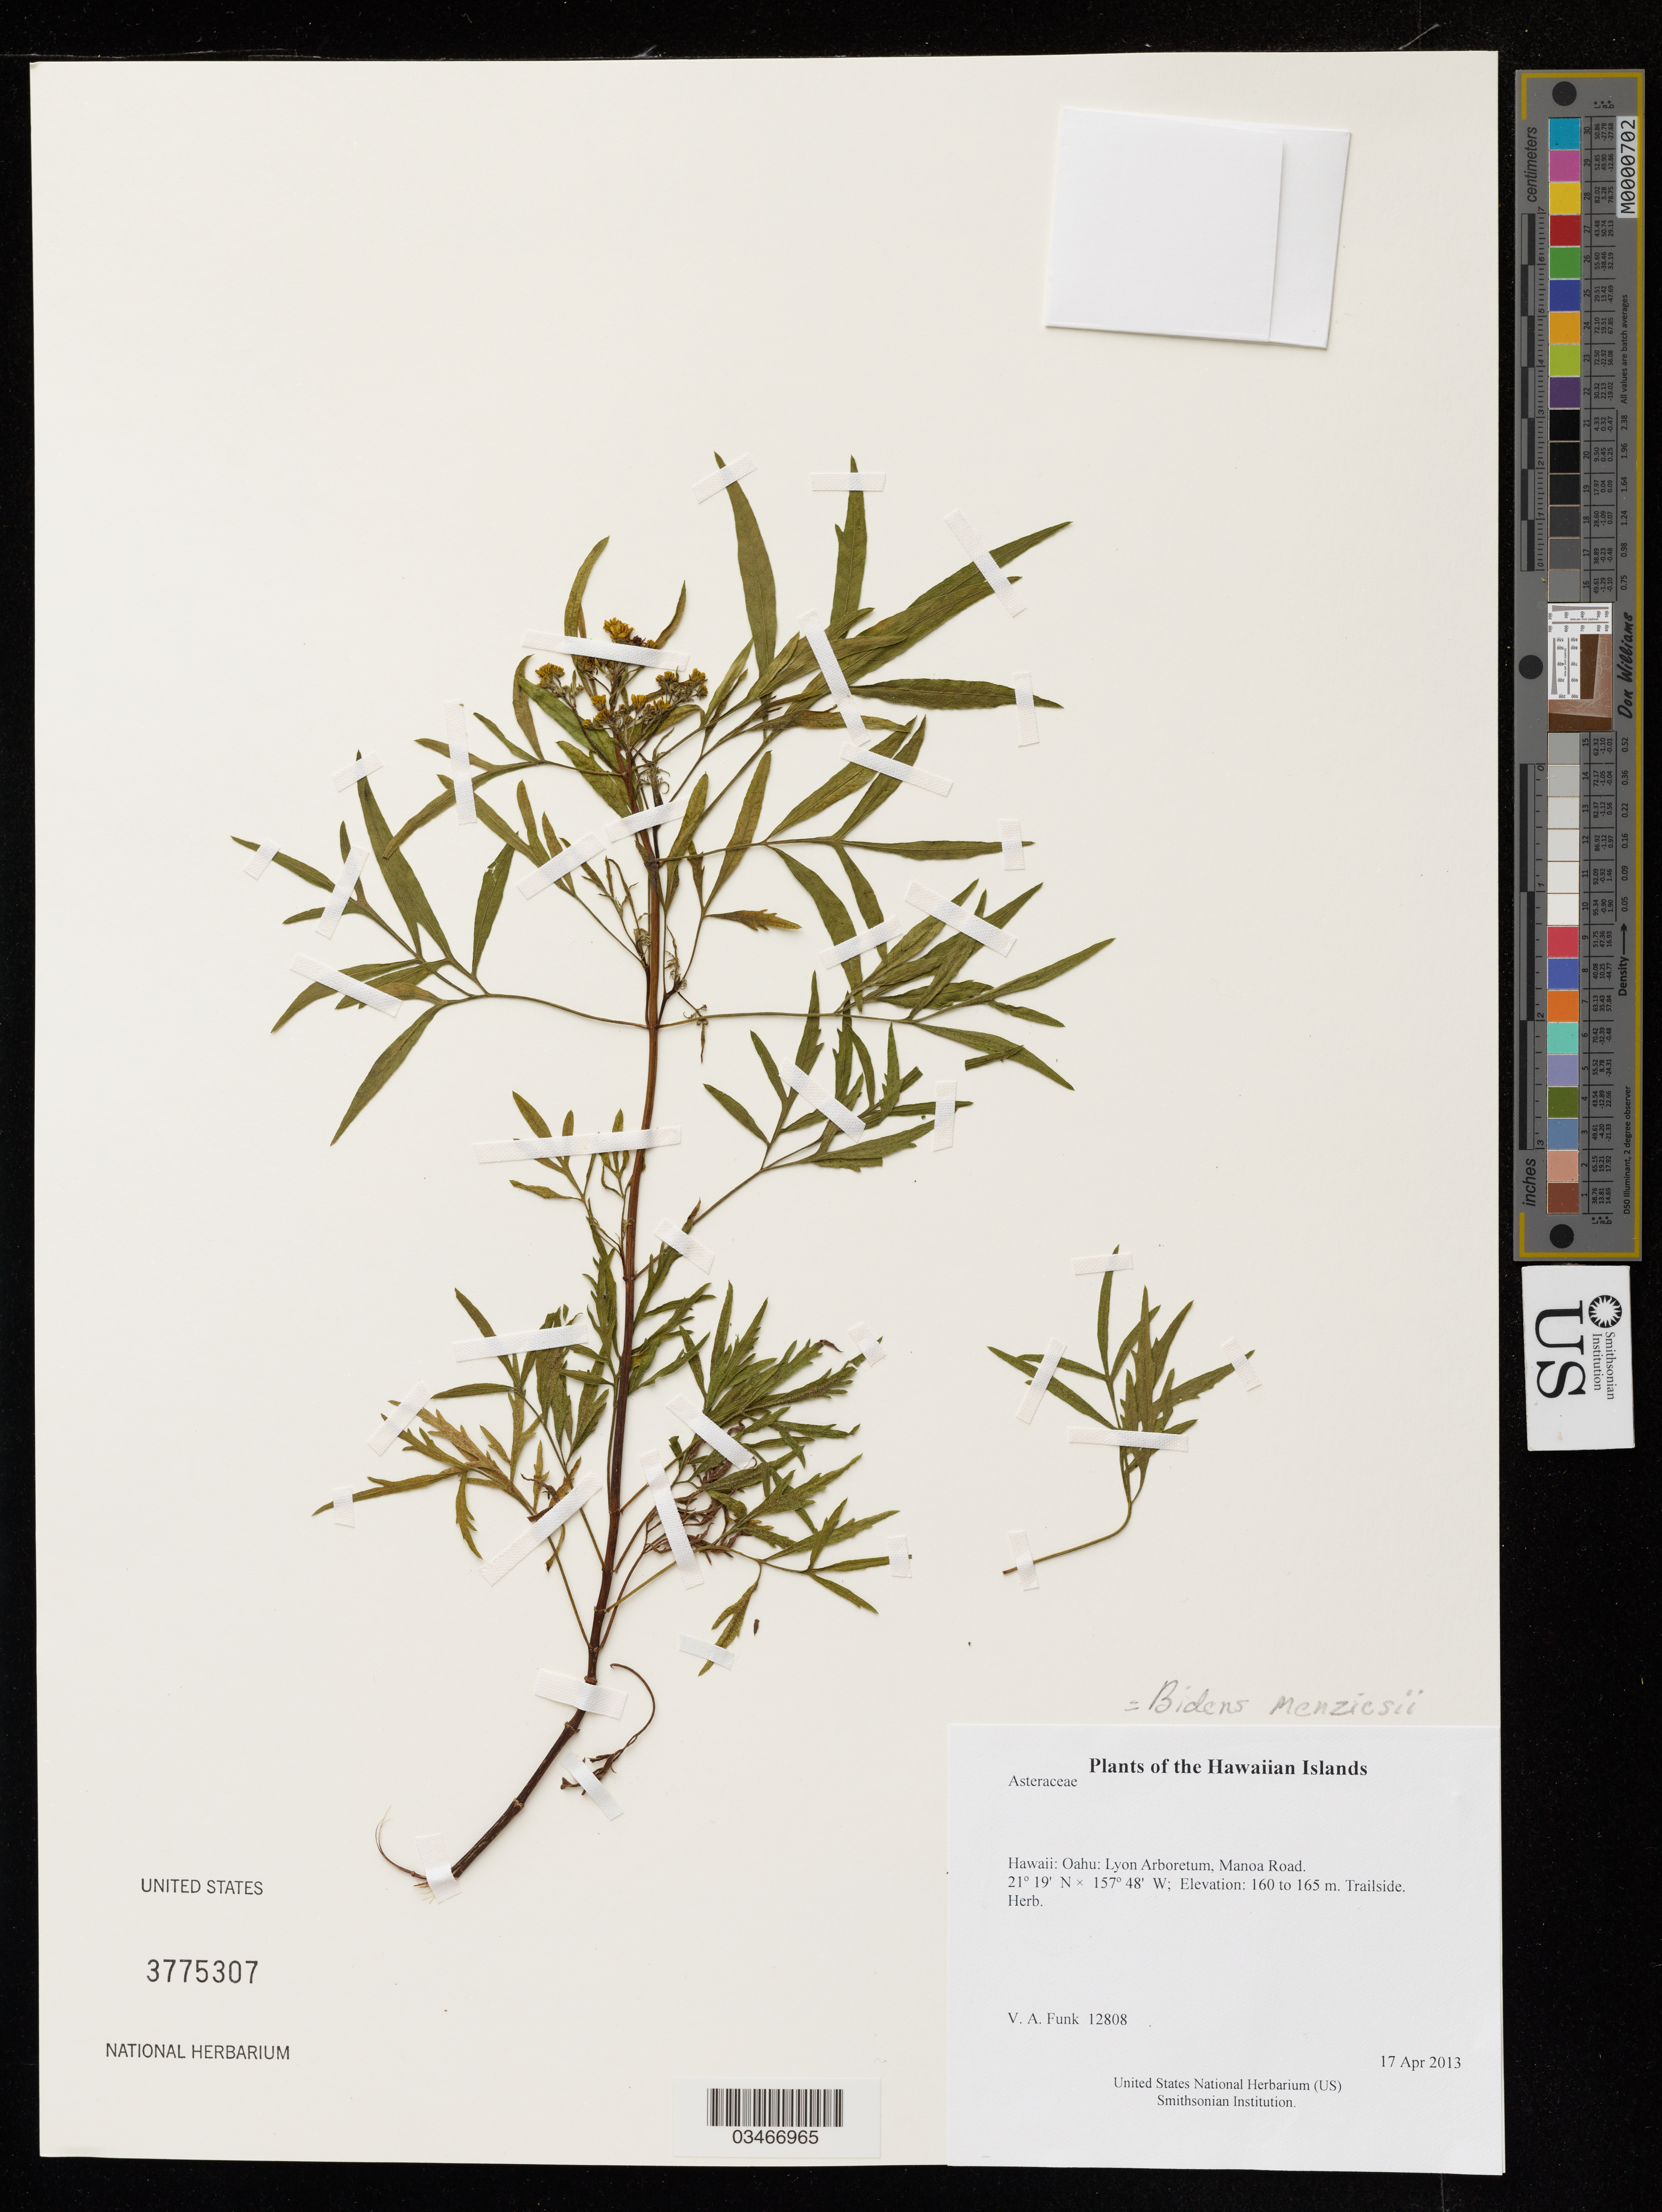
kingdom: Plantae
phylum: Tracheophyta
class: Magnoliopsida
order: Asterales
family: Asteraceae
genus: Bidens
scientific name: Bidens menziesii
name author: (A. Gray) Sherff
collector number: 12808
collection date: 2013-04-17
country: United States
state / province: Hawaii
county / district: Honolulu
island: Oahu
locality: Lyon Arboretum, Manoa Road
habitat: Trailside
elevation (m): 160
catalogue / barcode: US 3775307